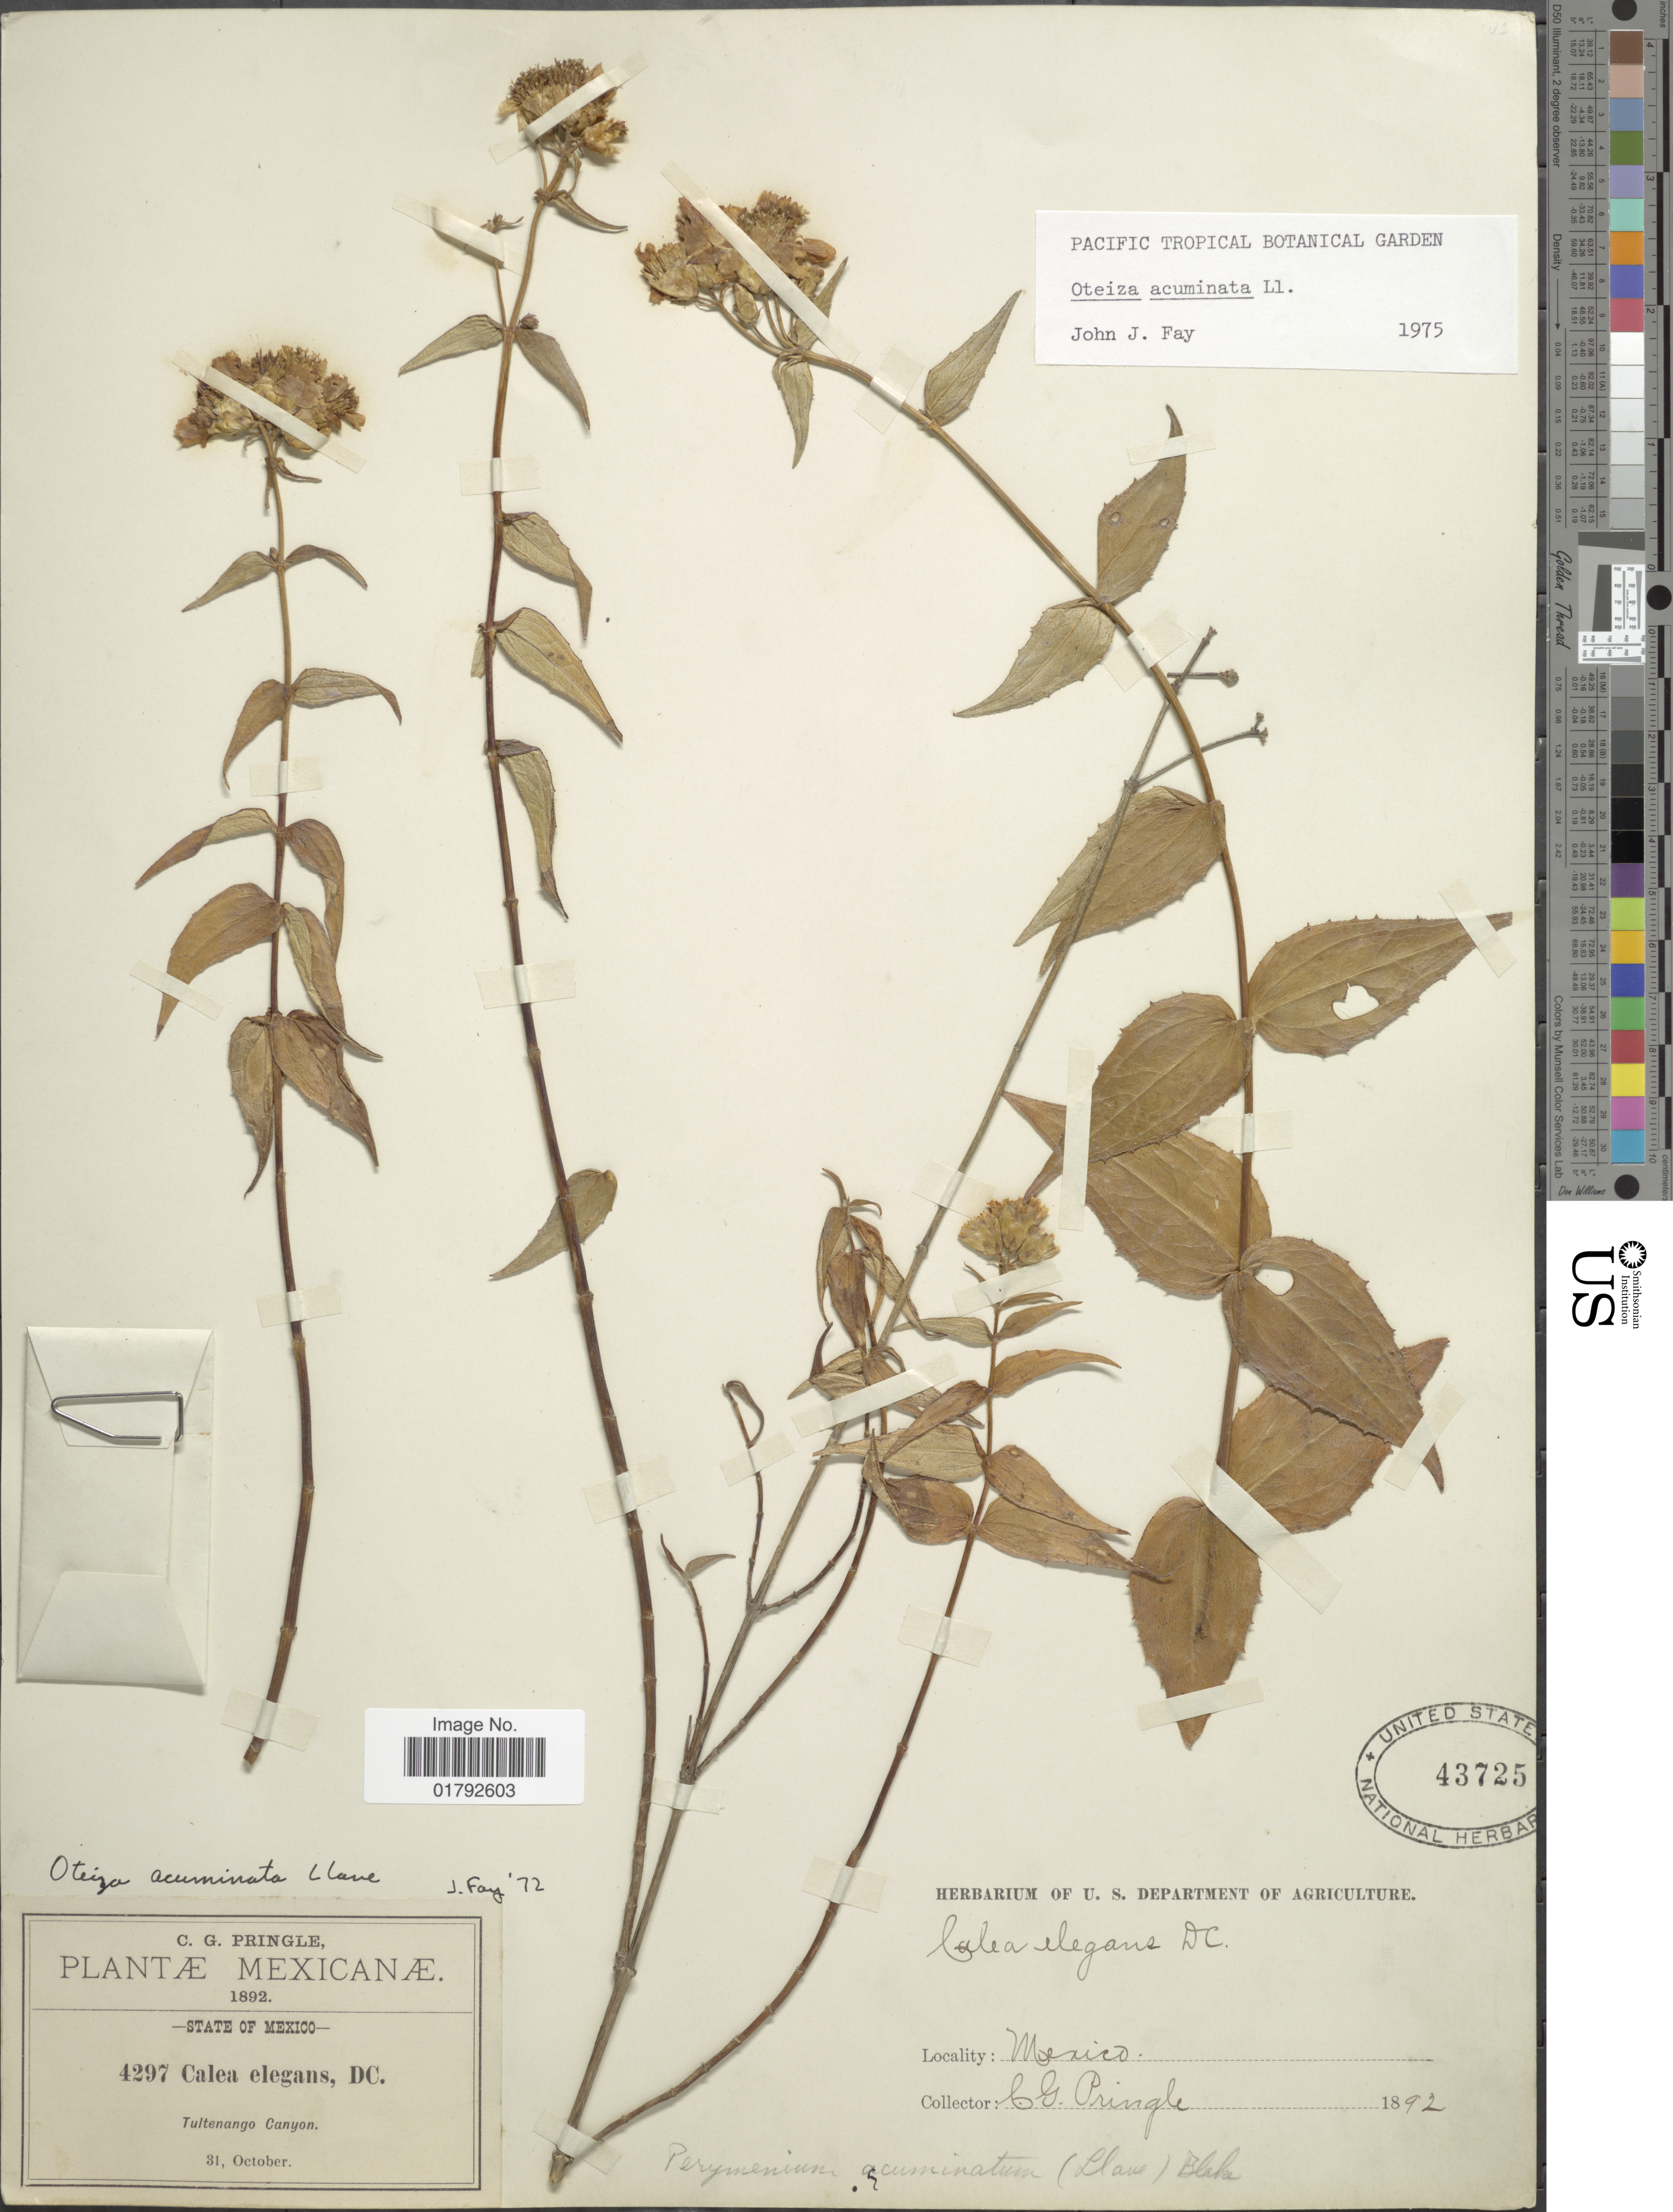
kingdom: Plantae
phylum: Tracheophyta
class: Magnoliopsida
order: Asterales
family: Asteraceae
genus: Oteiza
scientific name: Oteiza acuminata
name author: La Llave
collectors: C. G. Pringle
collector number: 4297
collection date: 1892-10-31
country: Mexico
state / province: México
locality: Tultenango Canyon.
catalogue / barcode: US 43725